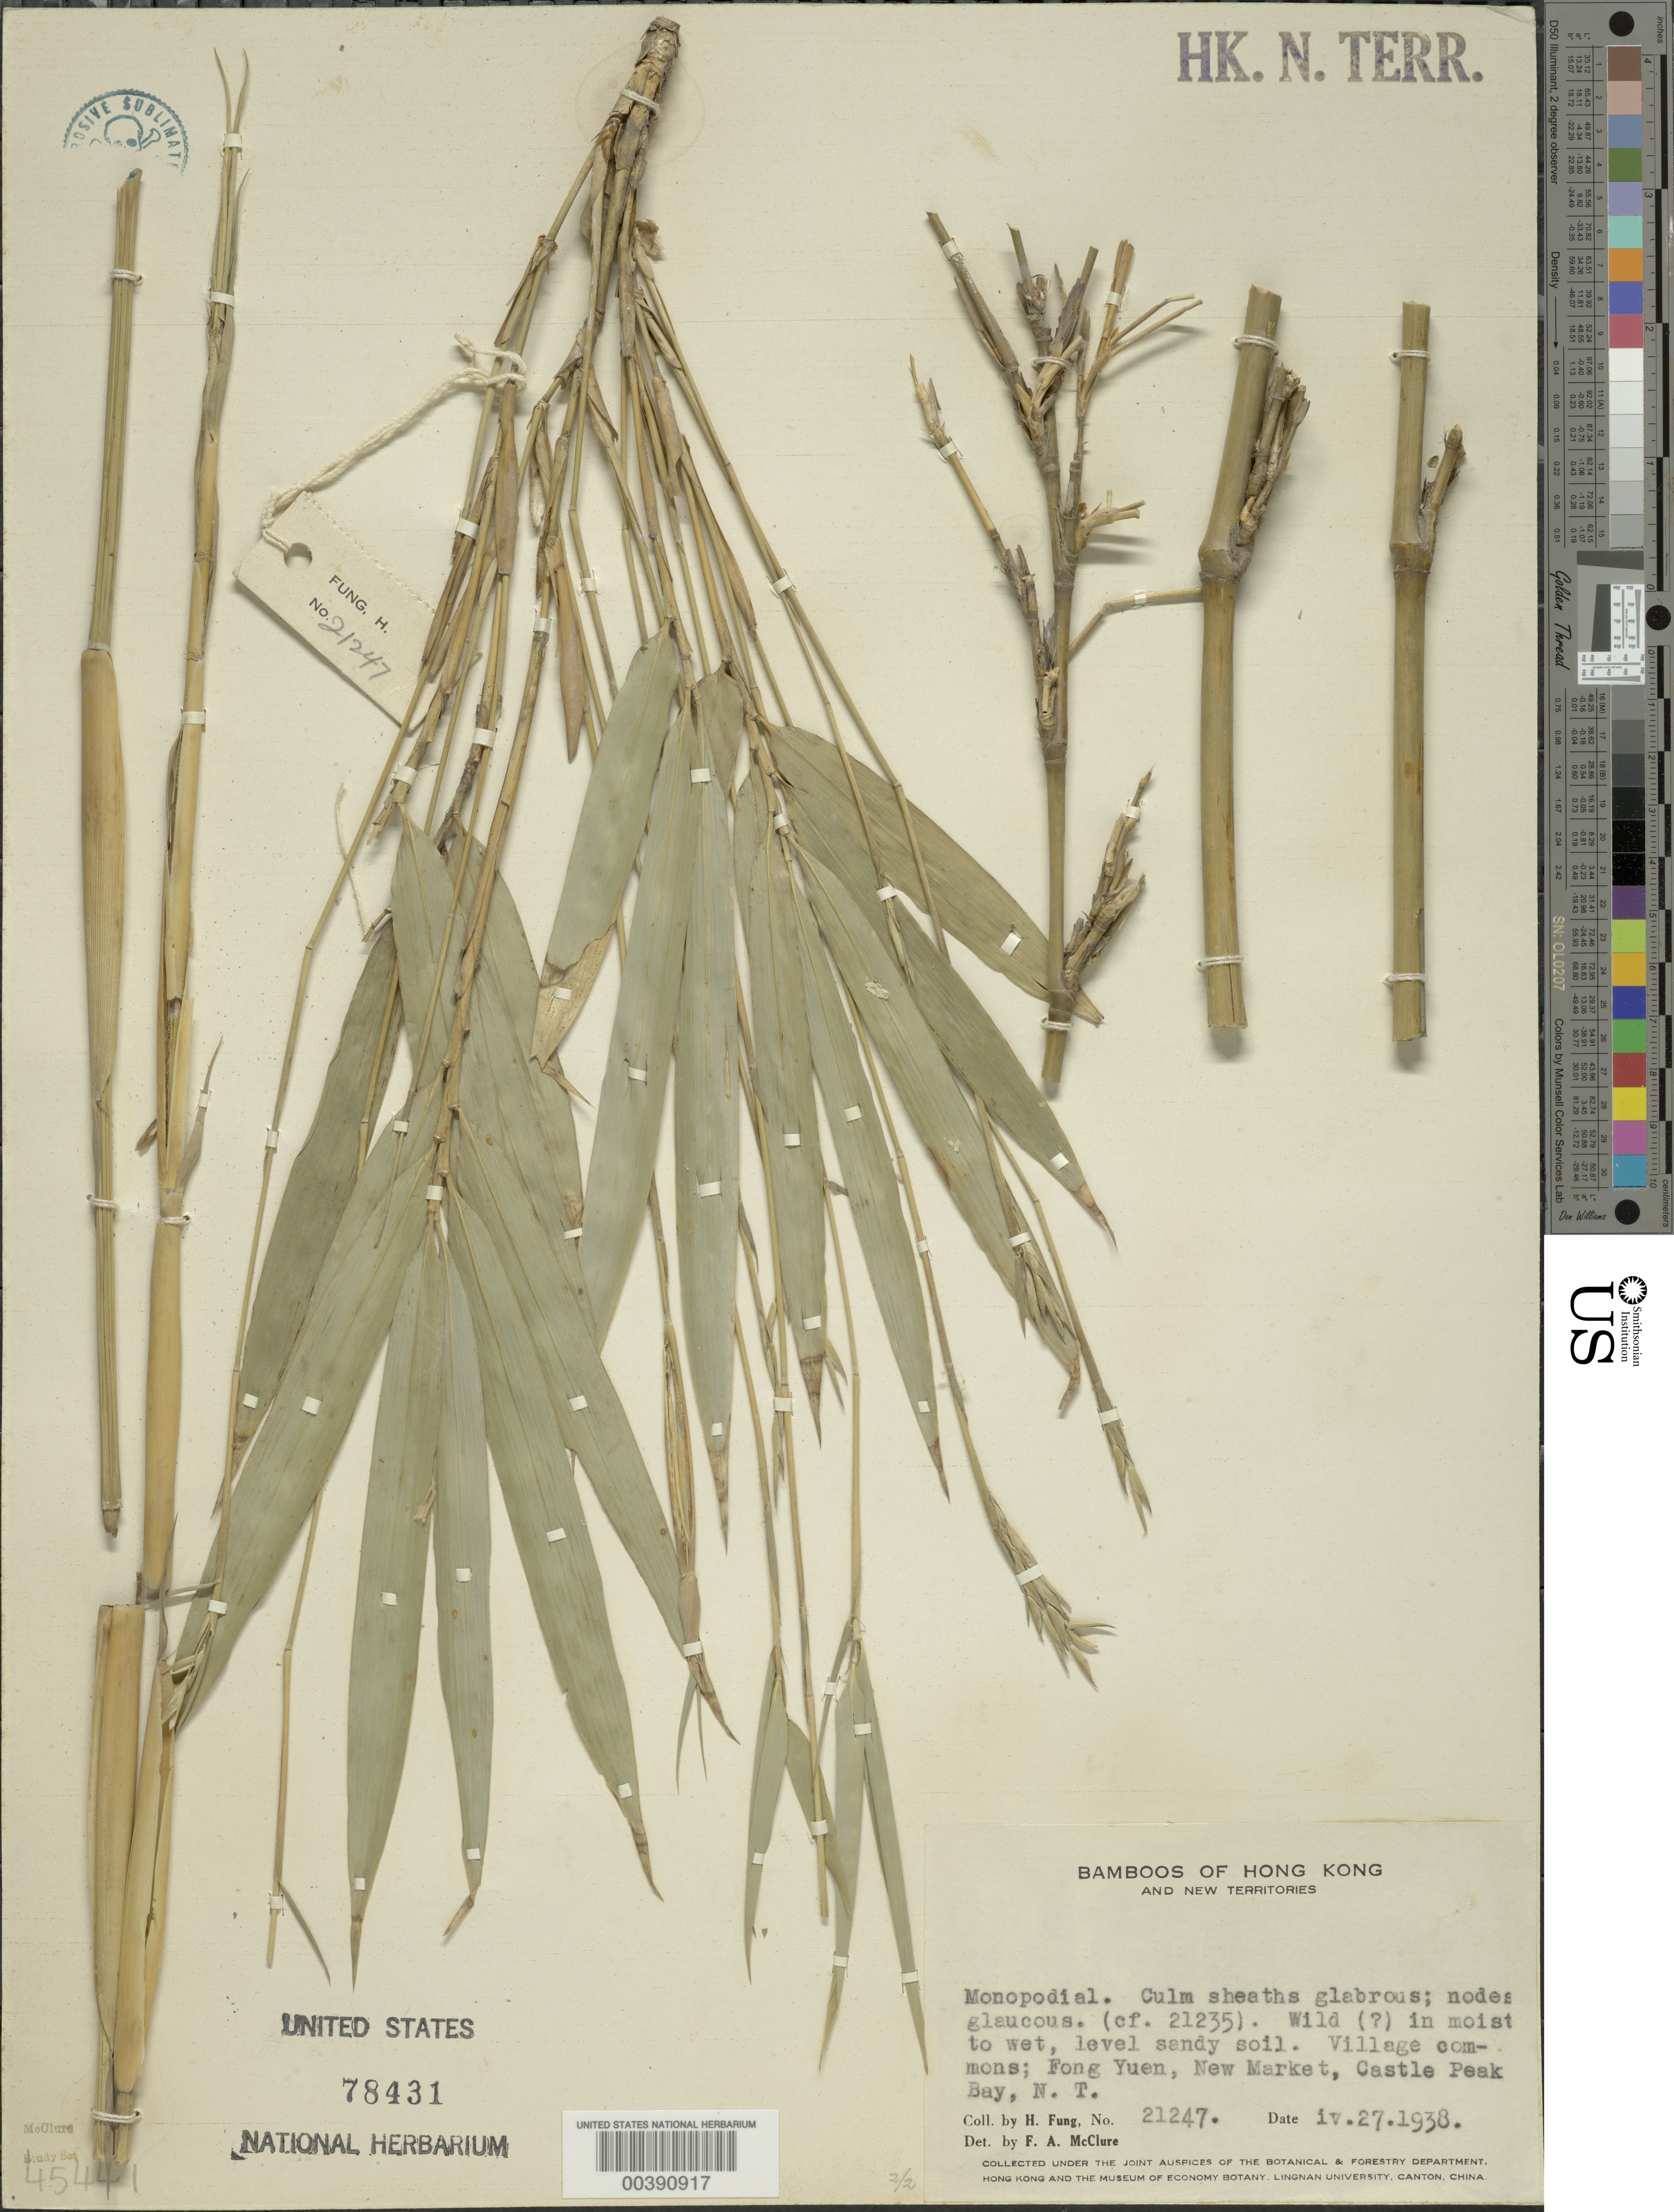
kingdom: Plantae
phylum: Tracheophyta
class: Liliopsida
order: Poales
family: Poaceae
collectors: H. L. Fung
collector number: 21247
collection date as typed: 27 Apr 1938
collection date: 1938-04-27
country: China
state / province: Hong Kong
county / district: New Territories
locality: Fong yuen, new market, castle peak bay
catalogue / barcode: US 78431